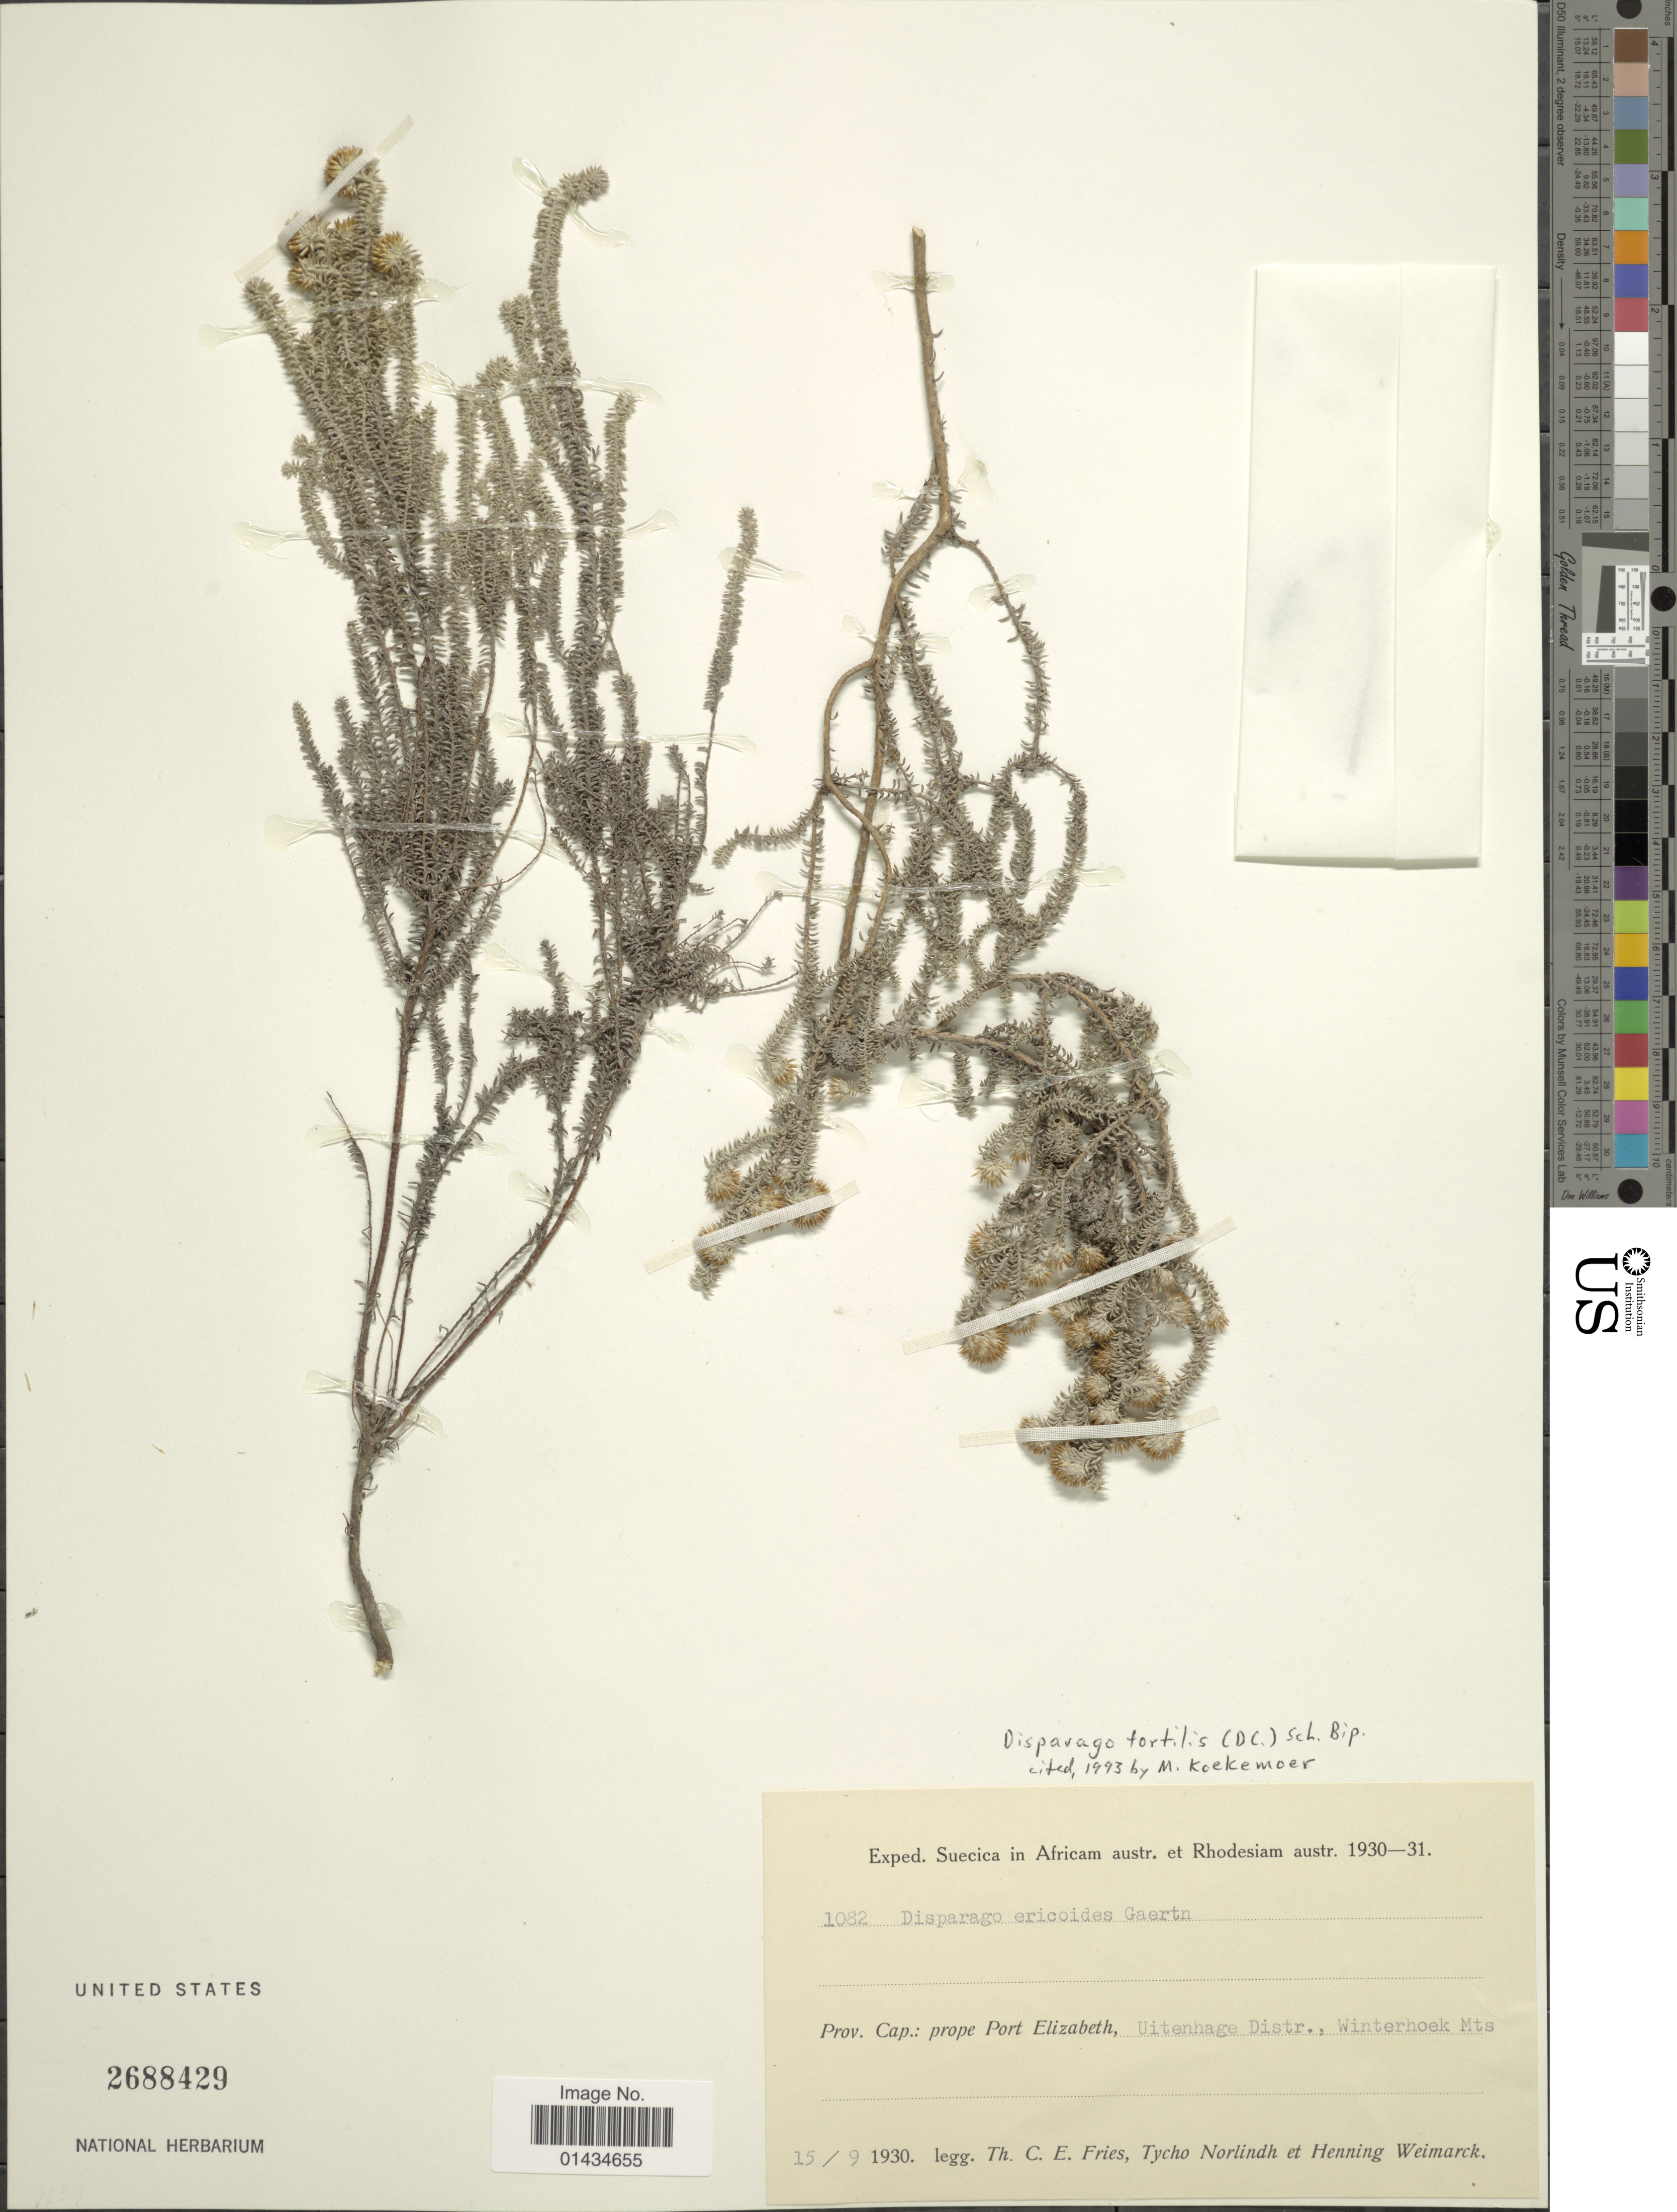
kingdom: Plantae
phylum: Tracheophyta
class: Magnoliopsida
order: Asterales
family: Asteraceae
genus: Disparago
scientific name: Disparago tortilis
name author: (DC.) Sch. Bip.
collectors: T. C. E. Fries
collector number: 1082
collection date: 1930-09-15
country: South Africa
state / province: Eastern Cape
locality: Prope Port Elizabeth, Uitenhage Distr., Winterhoek Mts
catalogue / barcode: US 2688429